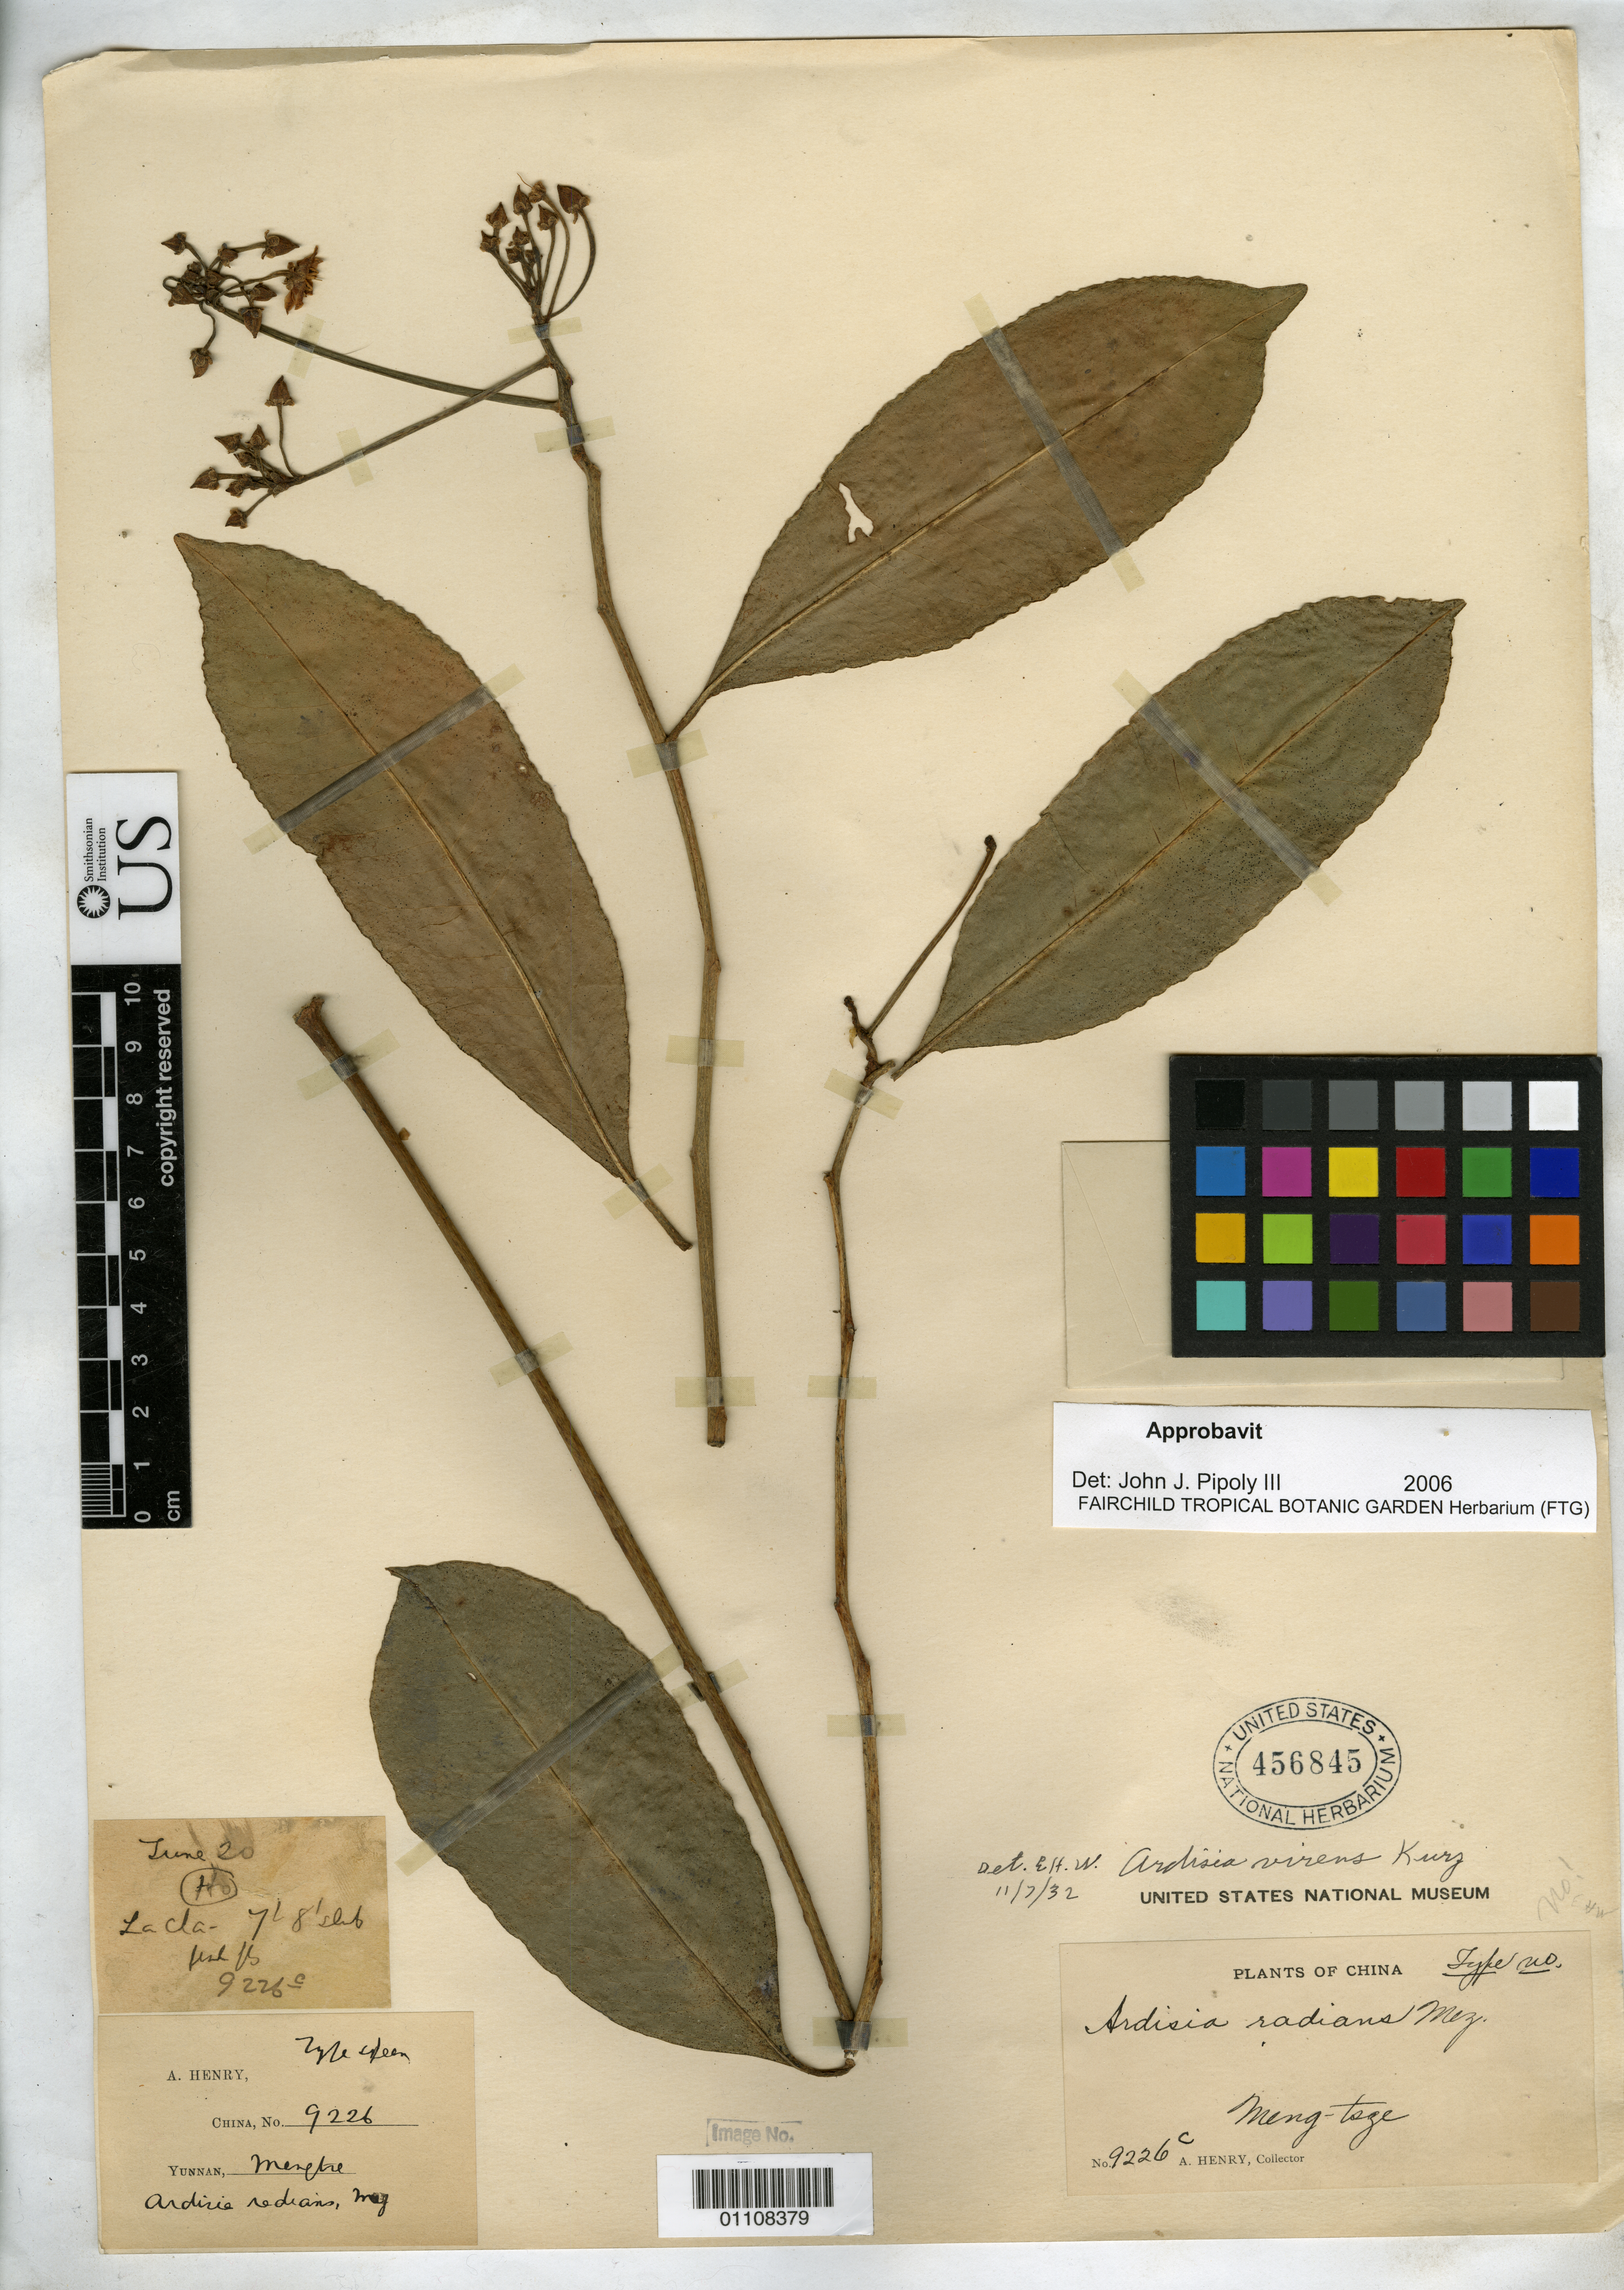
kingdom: Plantae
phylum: Tracheophyta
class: Magnoliopsida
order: Ericales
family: Primulaceae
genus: Ardisia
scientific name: Ardisia radians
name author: Hemsl. & Mez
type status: Possible Type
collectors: A. Henry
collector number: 9226 C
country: China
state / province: Yunnan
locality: Meng-tsze.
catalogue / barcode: US 456845